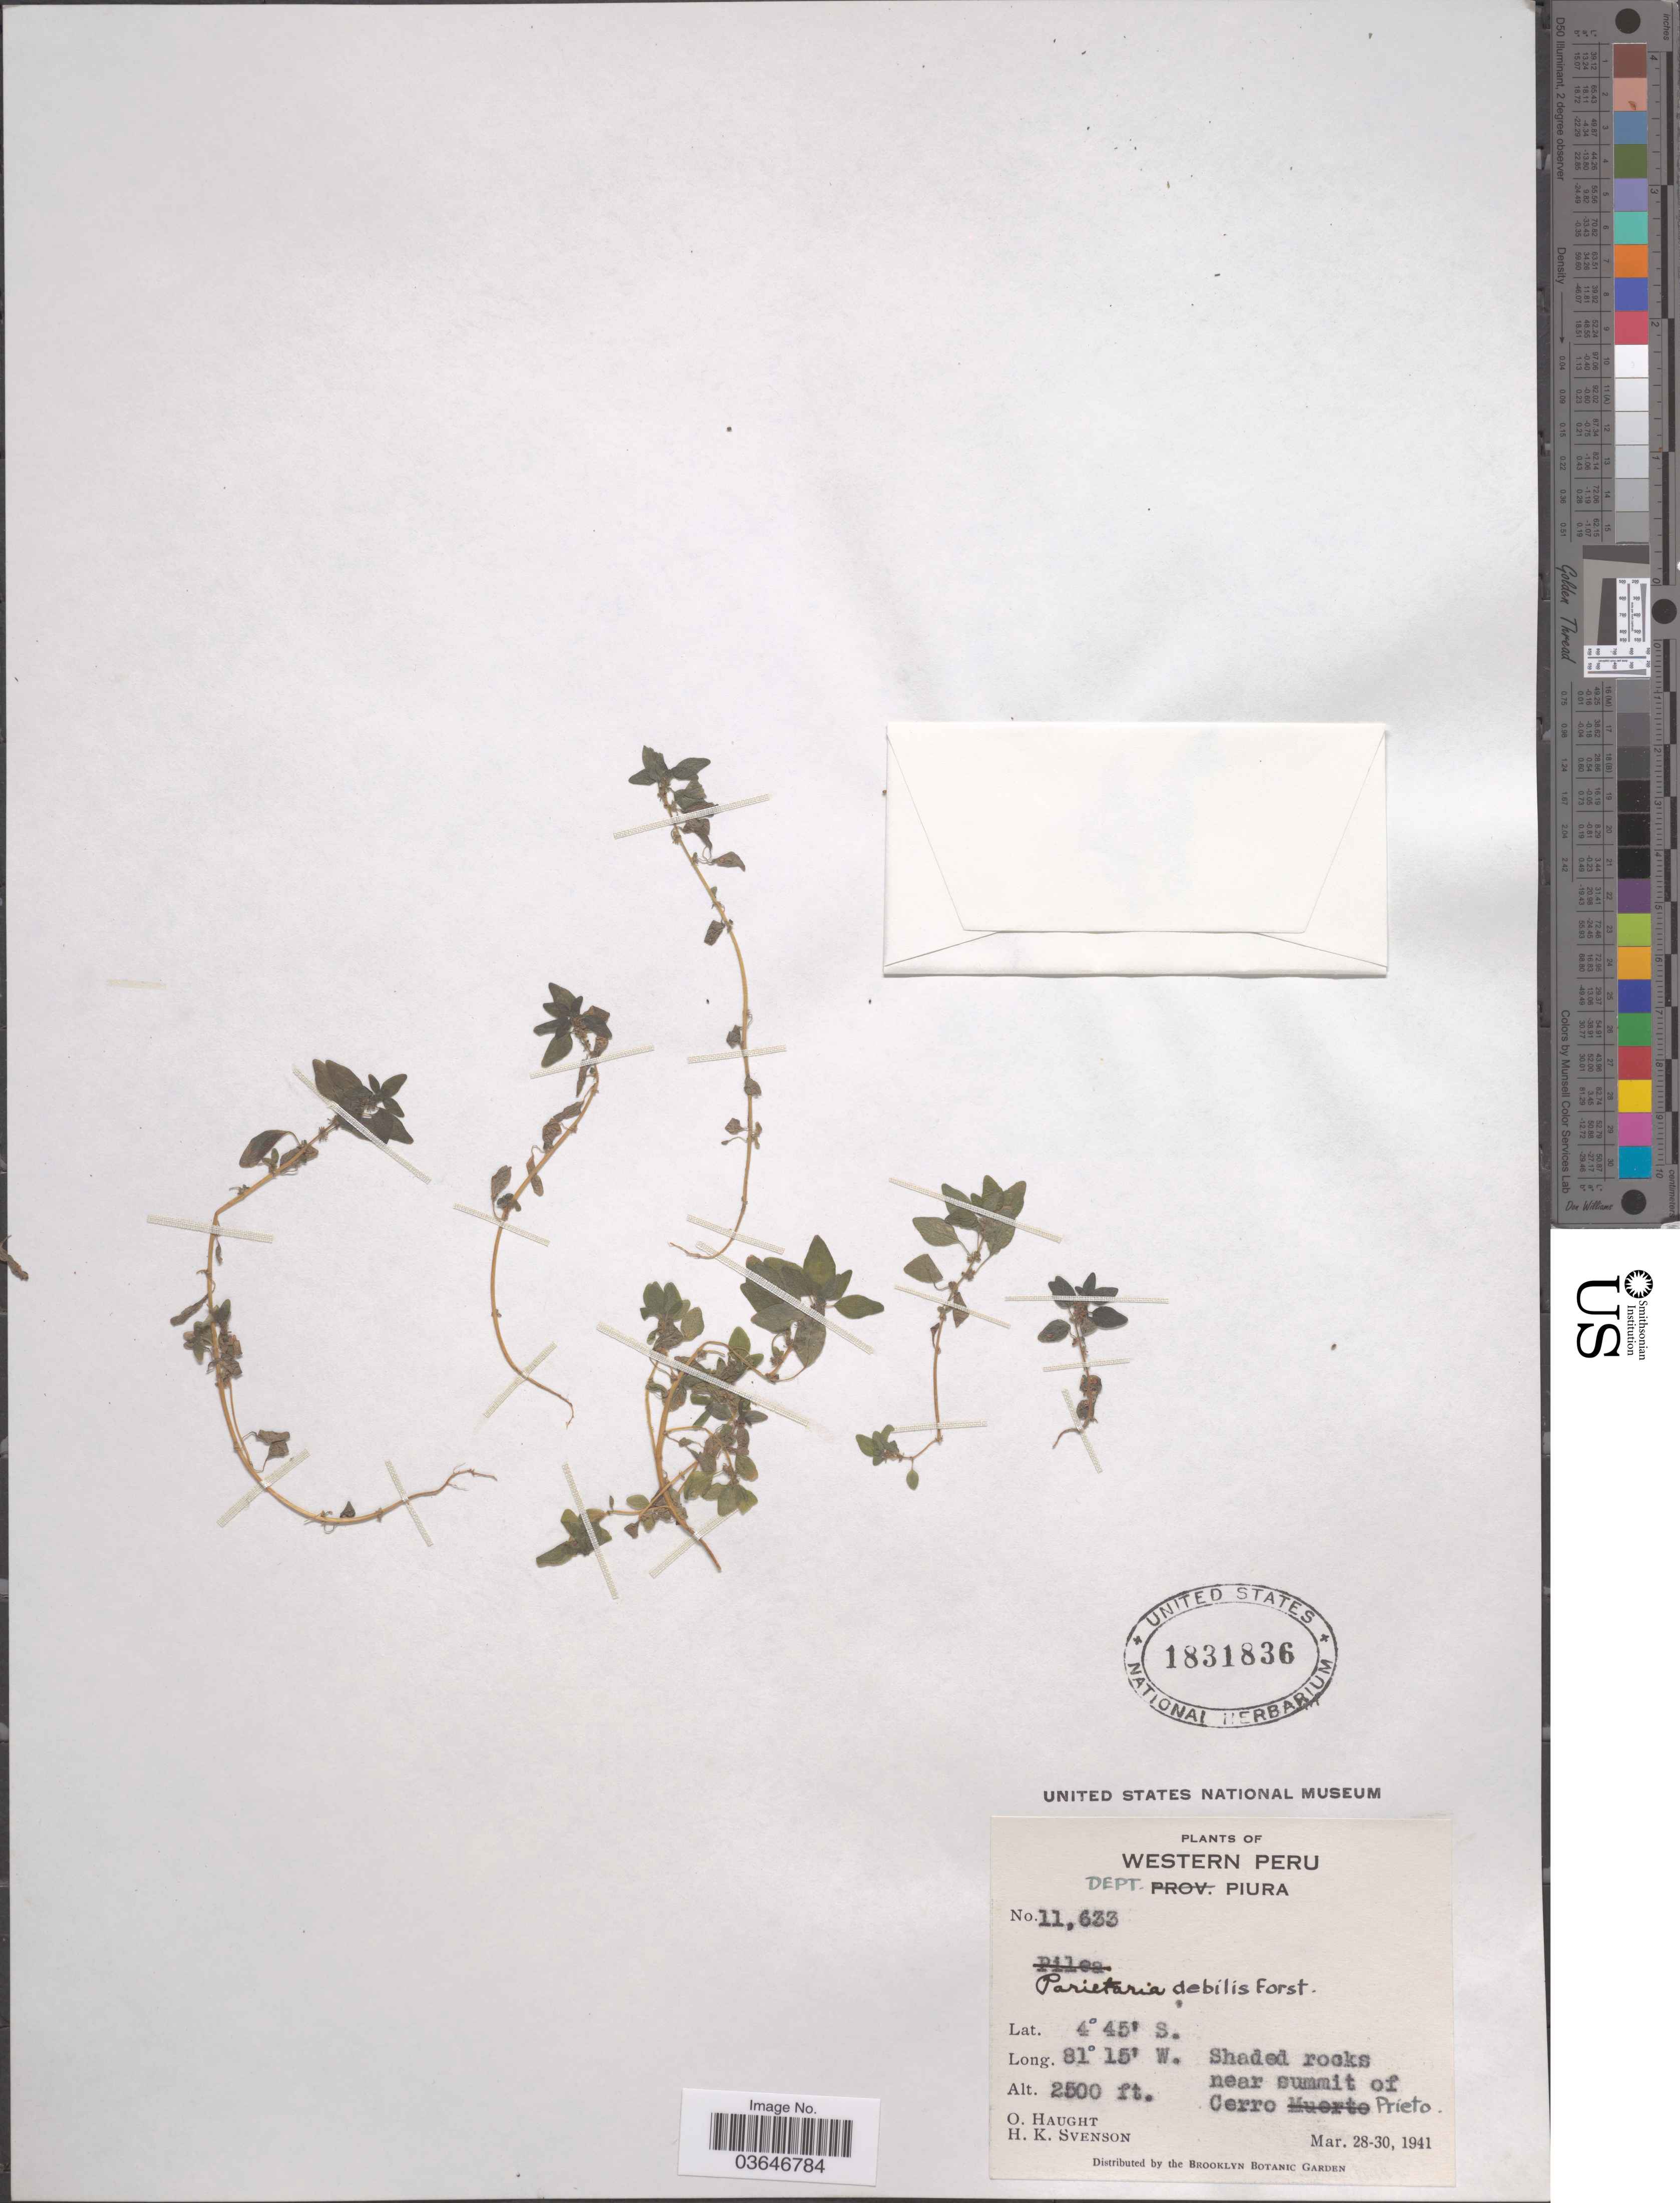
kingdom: Plantae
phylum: Tracheophyta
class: Magnoliopsida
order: Rosales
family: Urticaceae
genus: Parietaria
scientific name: Parietaria debilis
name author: G. Forst.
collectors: O. Haught & H. K. Svenson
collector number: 11633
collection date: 1941-03-28/1941-03-30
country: Peru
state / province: Piura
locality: Western Peru. Dept. Piura. Near summit of Cerro Prieto.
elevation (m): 762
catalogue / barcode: US 1831836